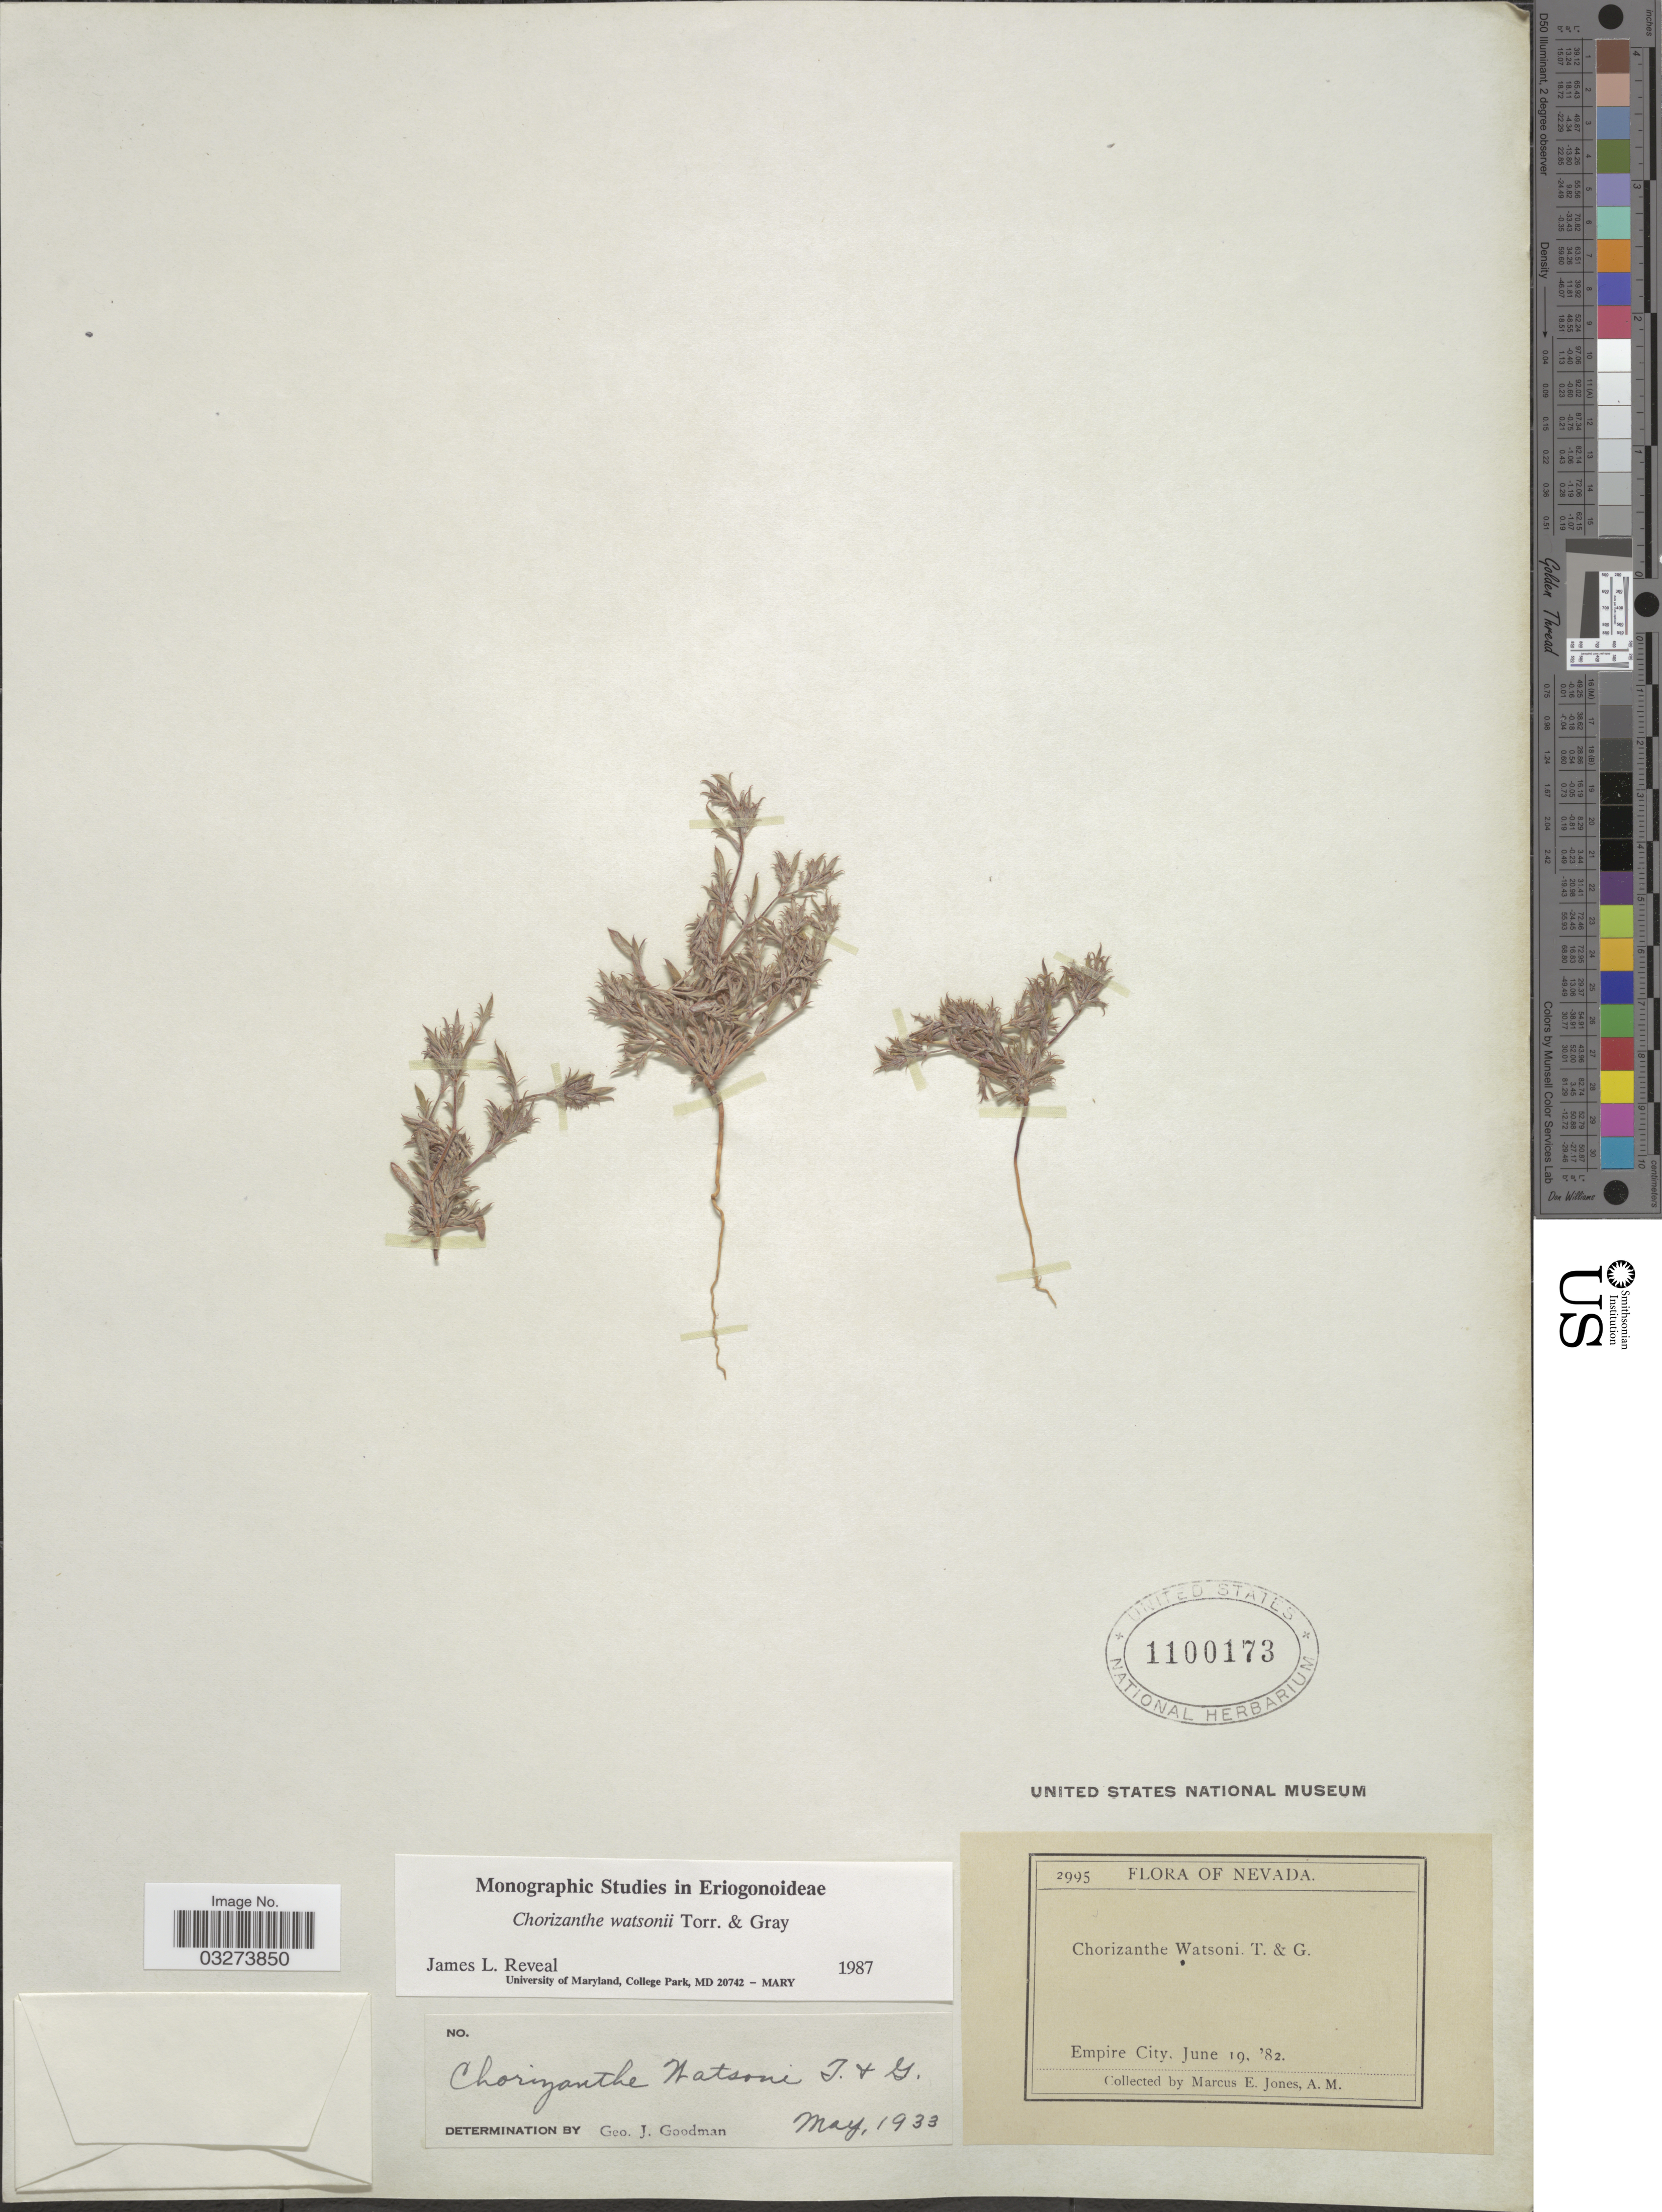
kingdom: Plantae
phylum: Tracheophyta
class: Magnoliopsida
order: Caryophyllales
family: Polygonaceae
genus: Chorizanthe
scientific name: Chorizanthe watsonii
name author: Torr. & A. Gray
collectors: M. E. Jones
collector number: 2995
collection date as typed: Transcribed d/m/y: 19/6/82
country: United States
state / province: Nevada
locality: Empire City.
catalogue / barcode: US 1100173